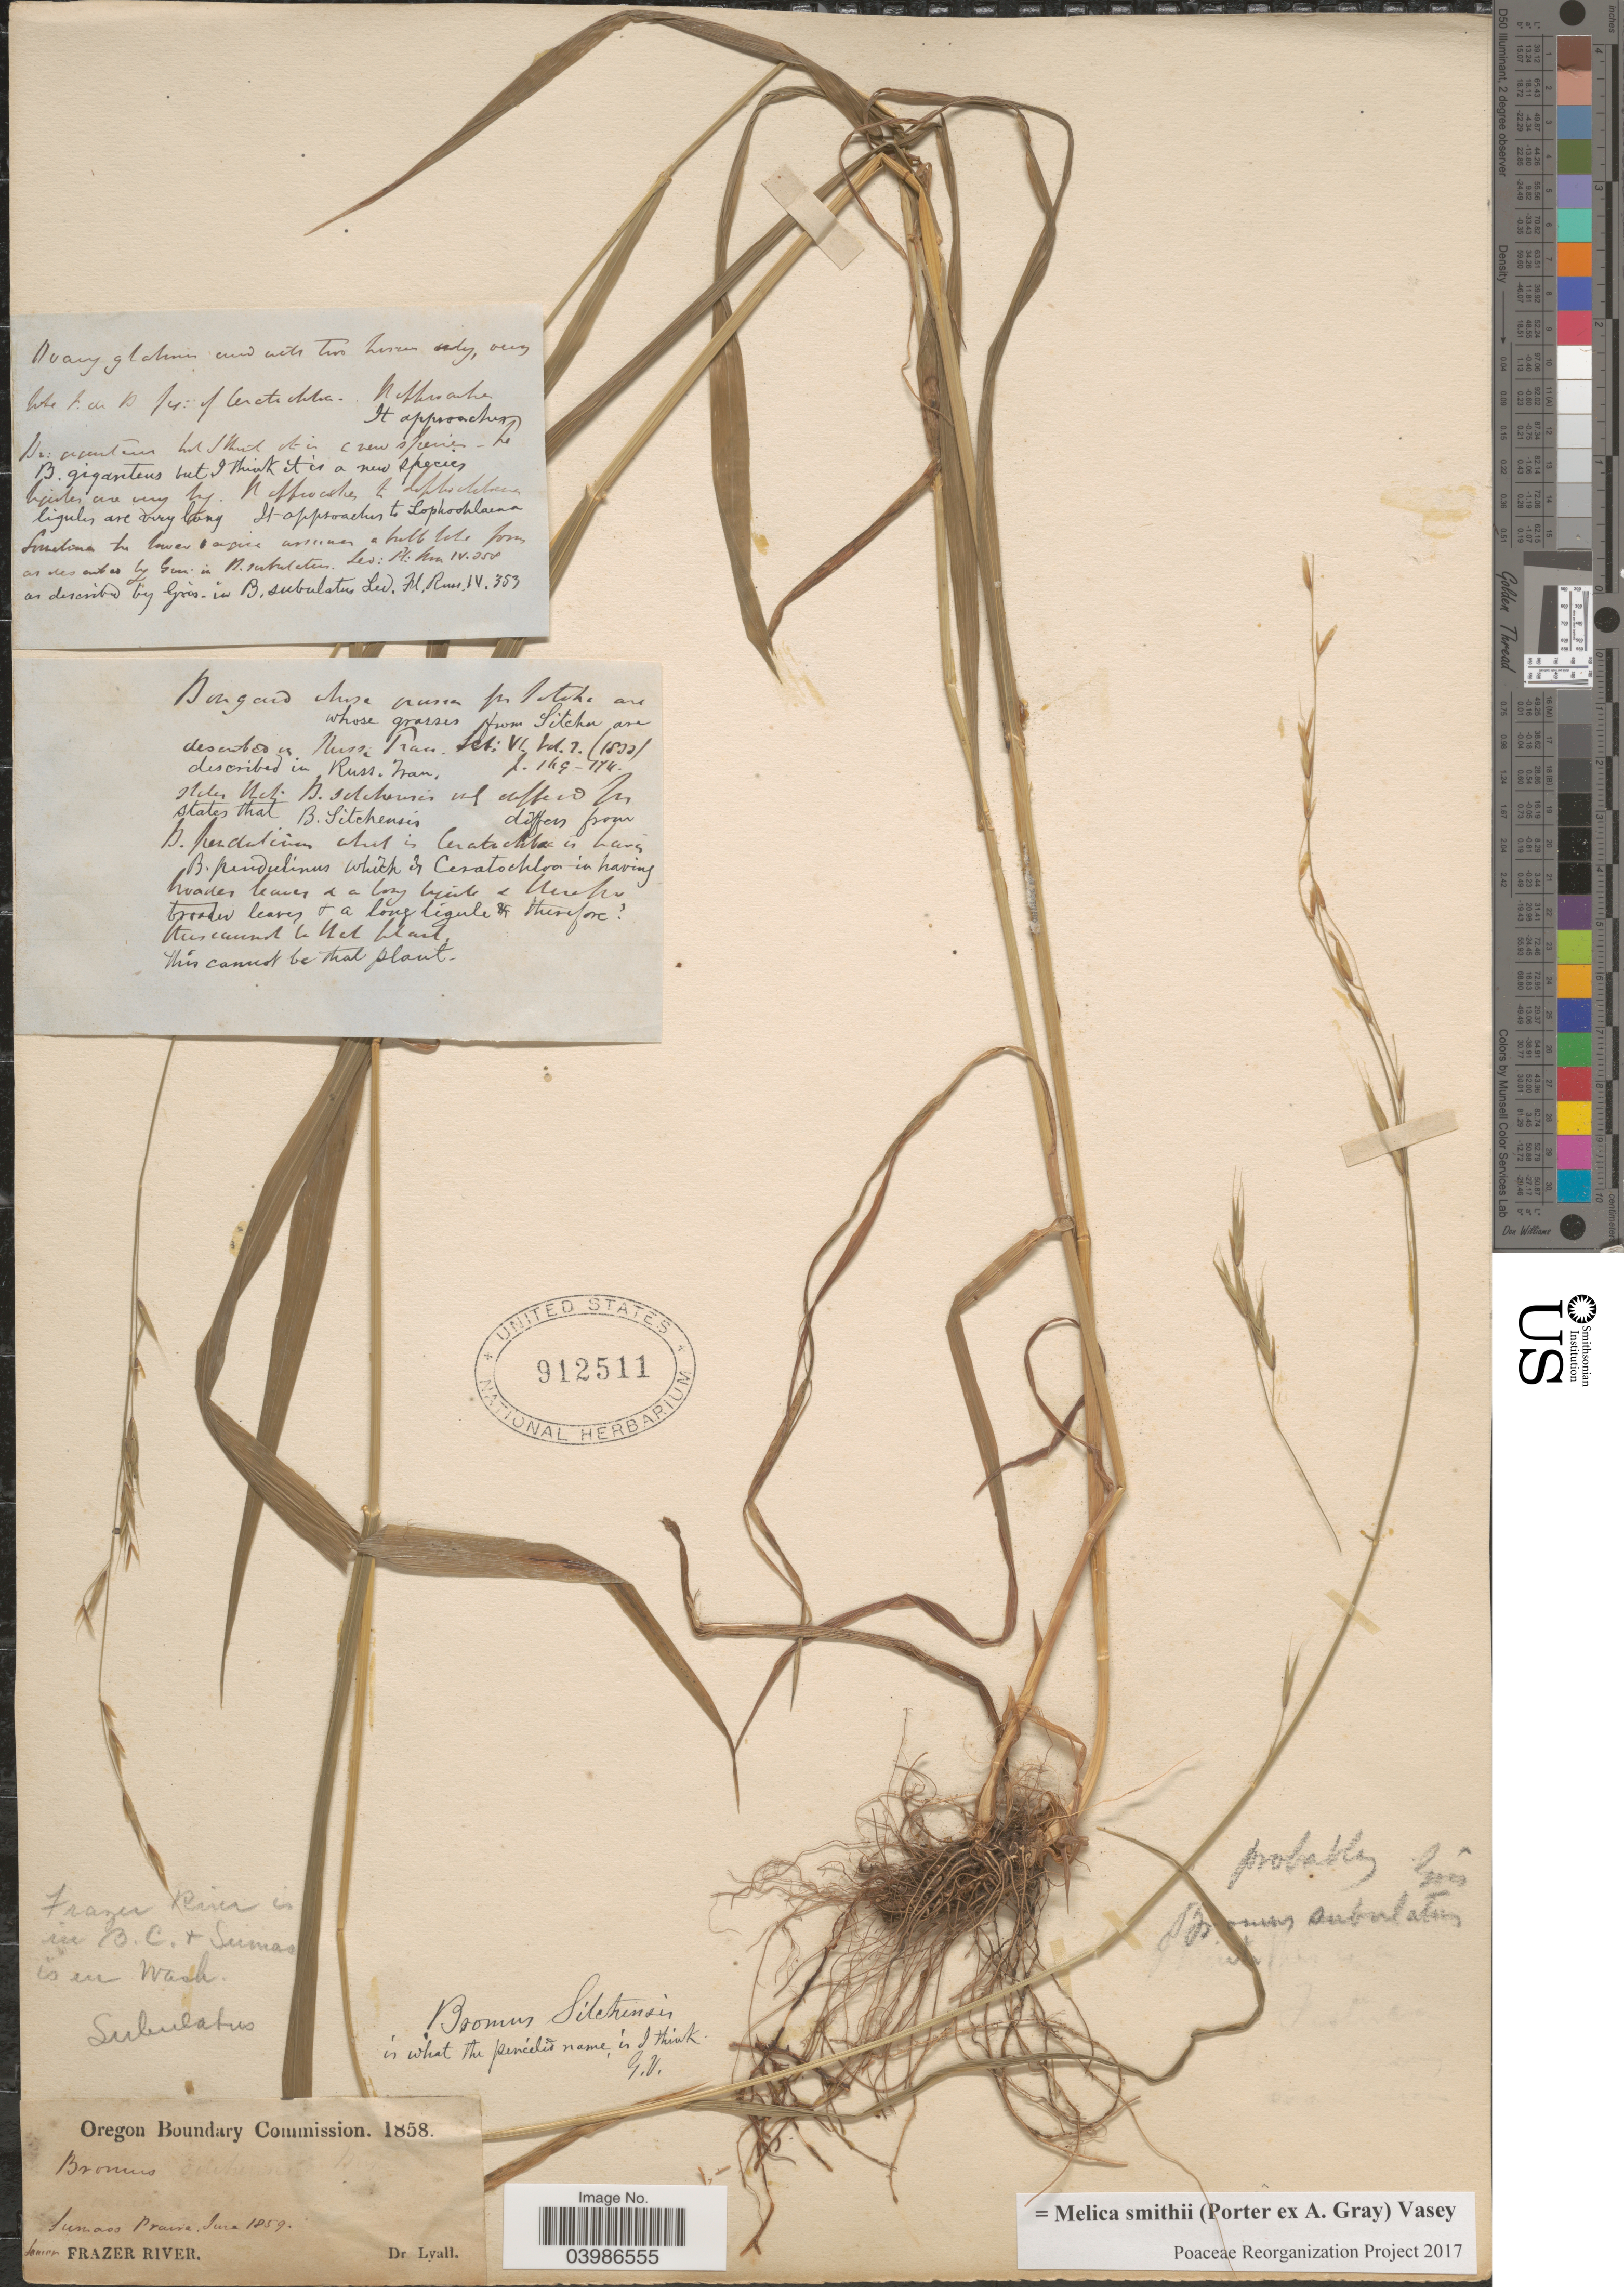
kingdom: Plantae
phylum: Tracheophyta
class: Liliopsida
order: Poales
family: Poaceae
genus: Melica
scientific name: Melica smithii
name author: (Porter ex A. Gray) Vasey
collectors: -. Lyall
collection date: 1859-06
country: United States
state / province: Oregon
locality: Sumass Prairie. Frazer River. Frazer River is in B.C. + Sumas Co in Wash.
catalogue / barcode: US 912511